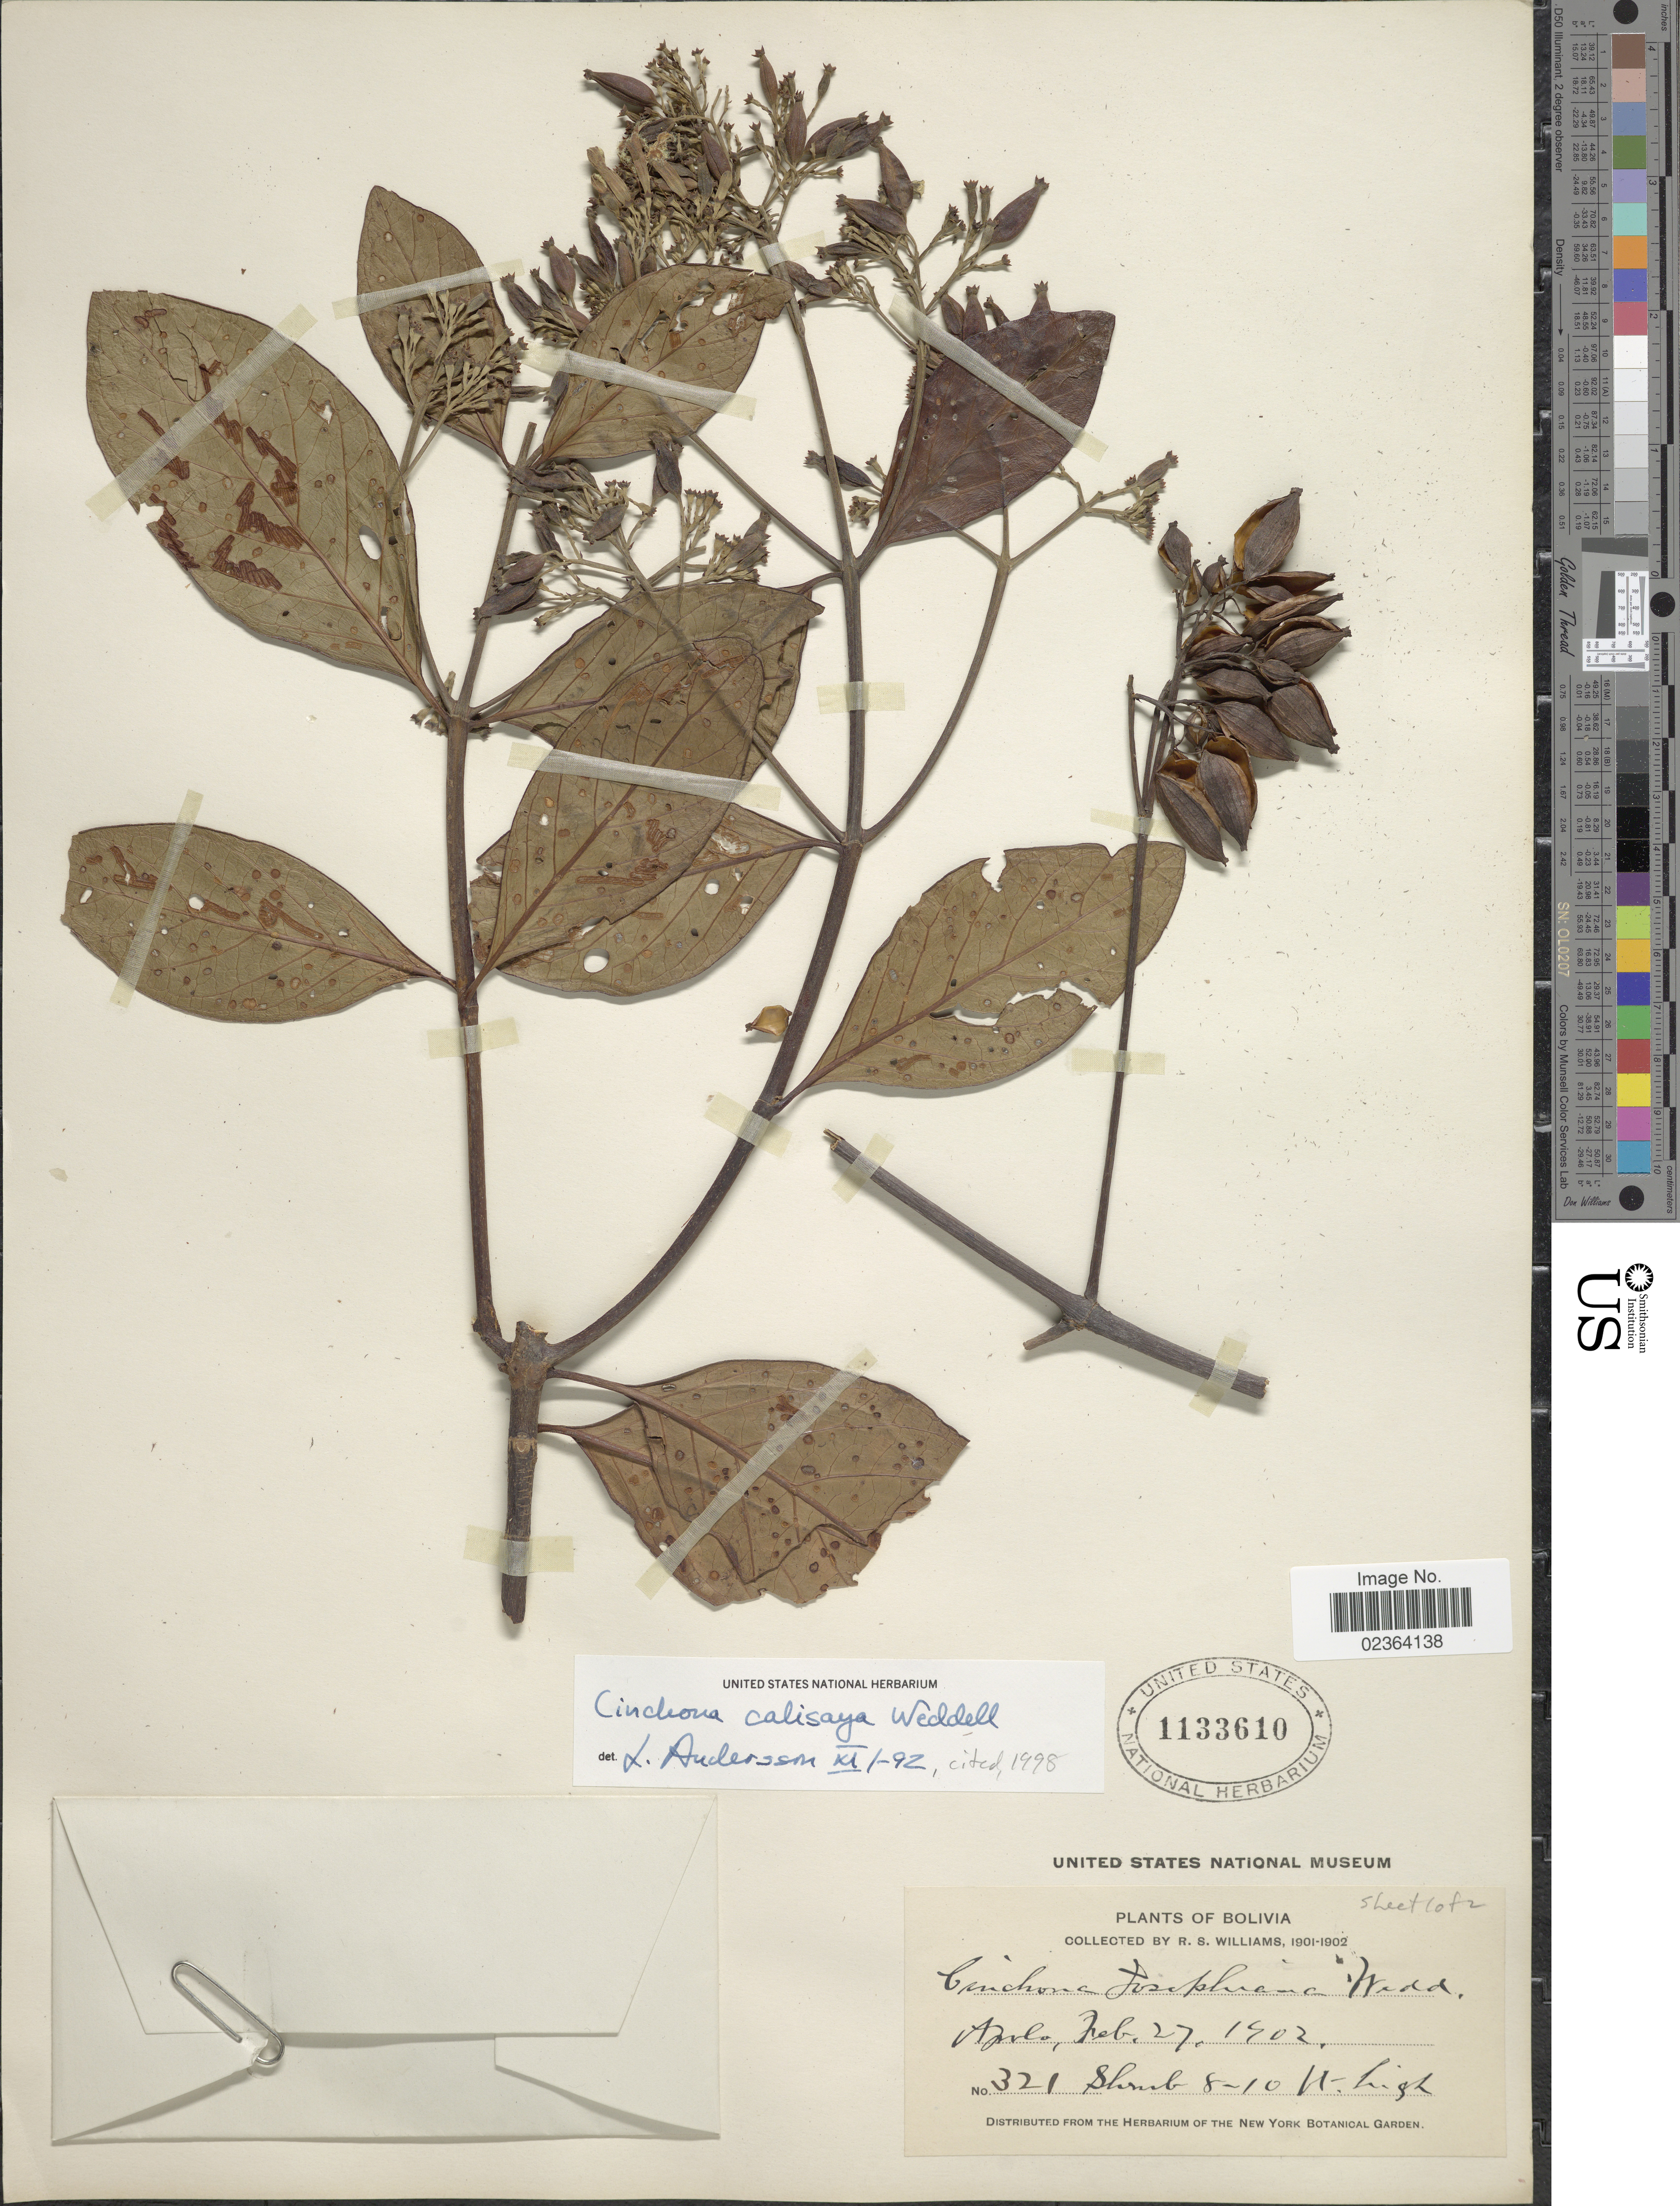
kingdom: Plantae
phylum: Tracheophyta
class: Magnoliopsida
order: Gentianales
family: Rubiaceae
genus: Cinchona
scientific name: Cinchona calisaya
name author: Wedd.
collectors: R. S. Williams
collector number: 321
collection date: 1902-02-27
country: Bolivia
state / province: La Paz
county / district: Franz Tamayo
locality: Apolo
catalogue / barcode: US 1133610